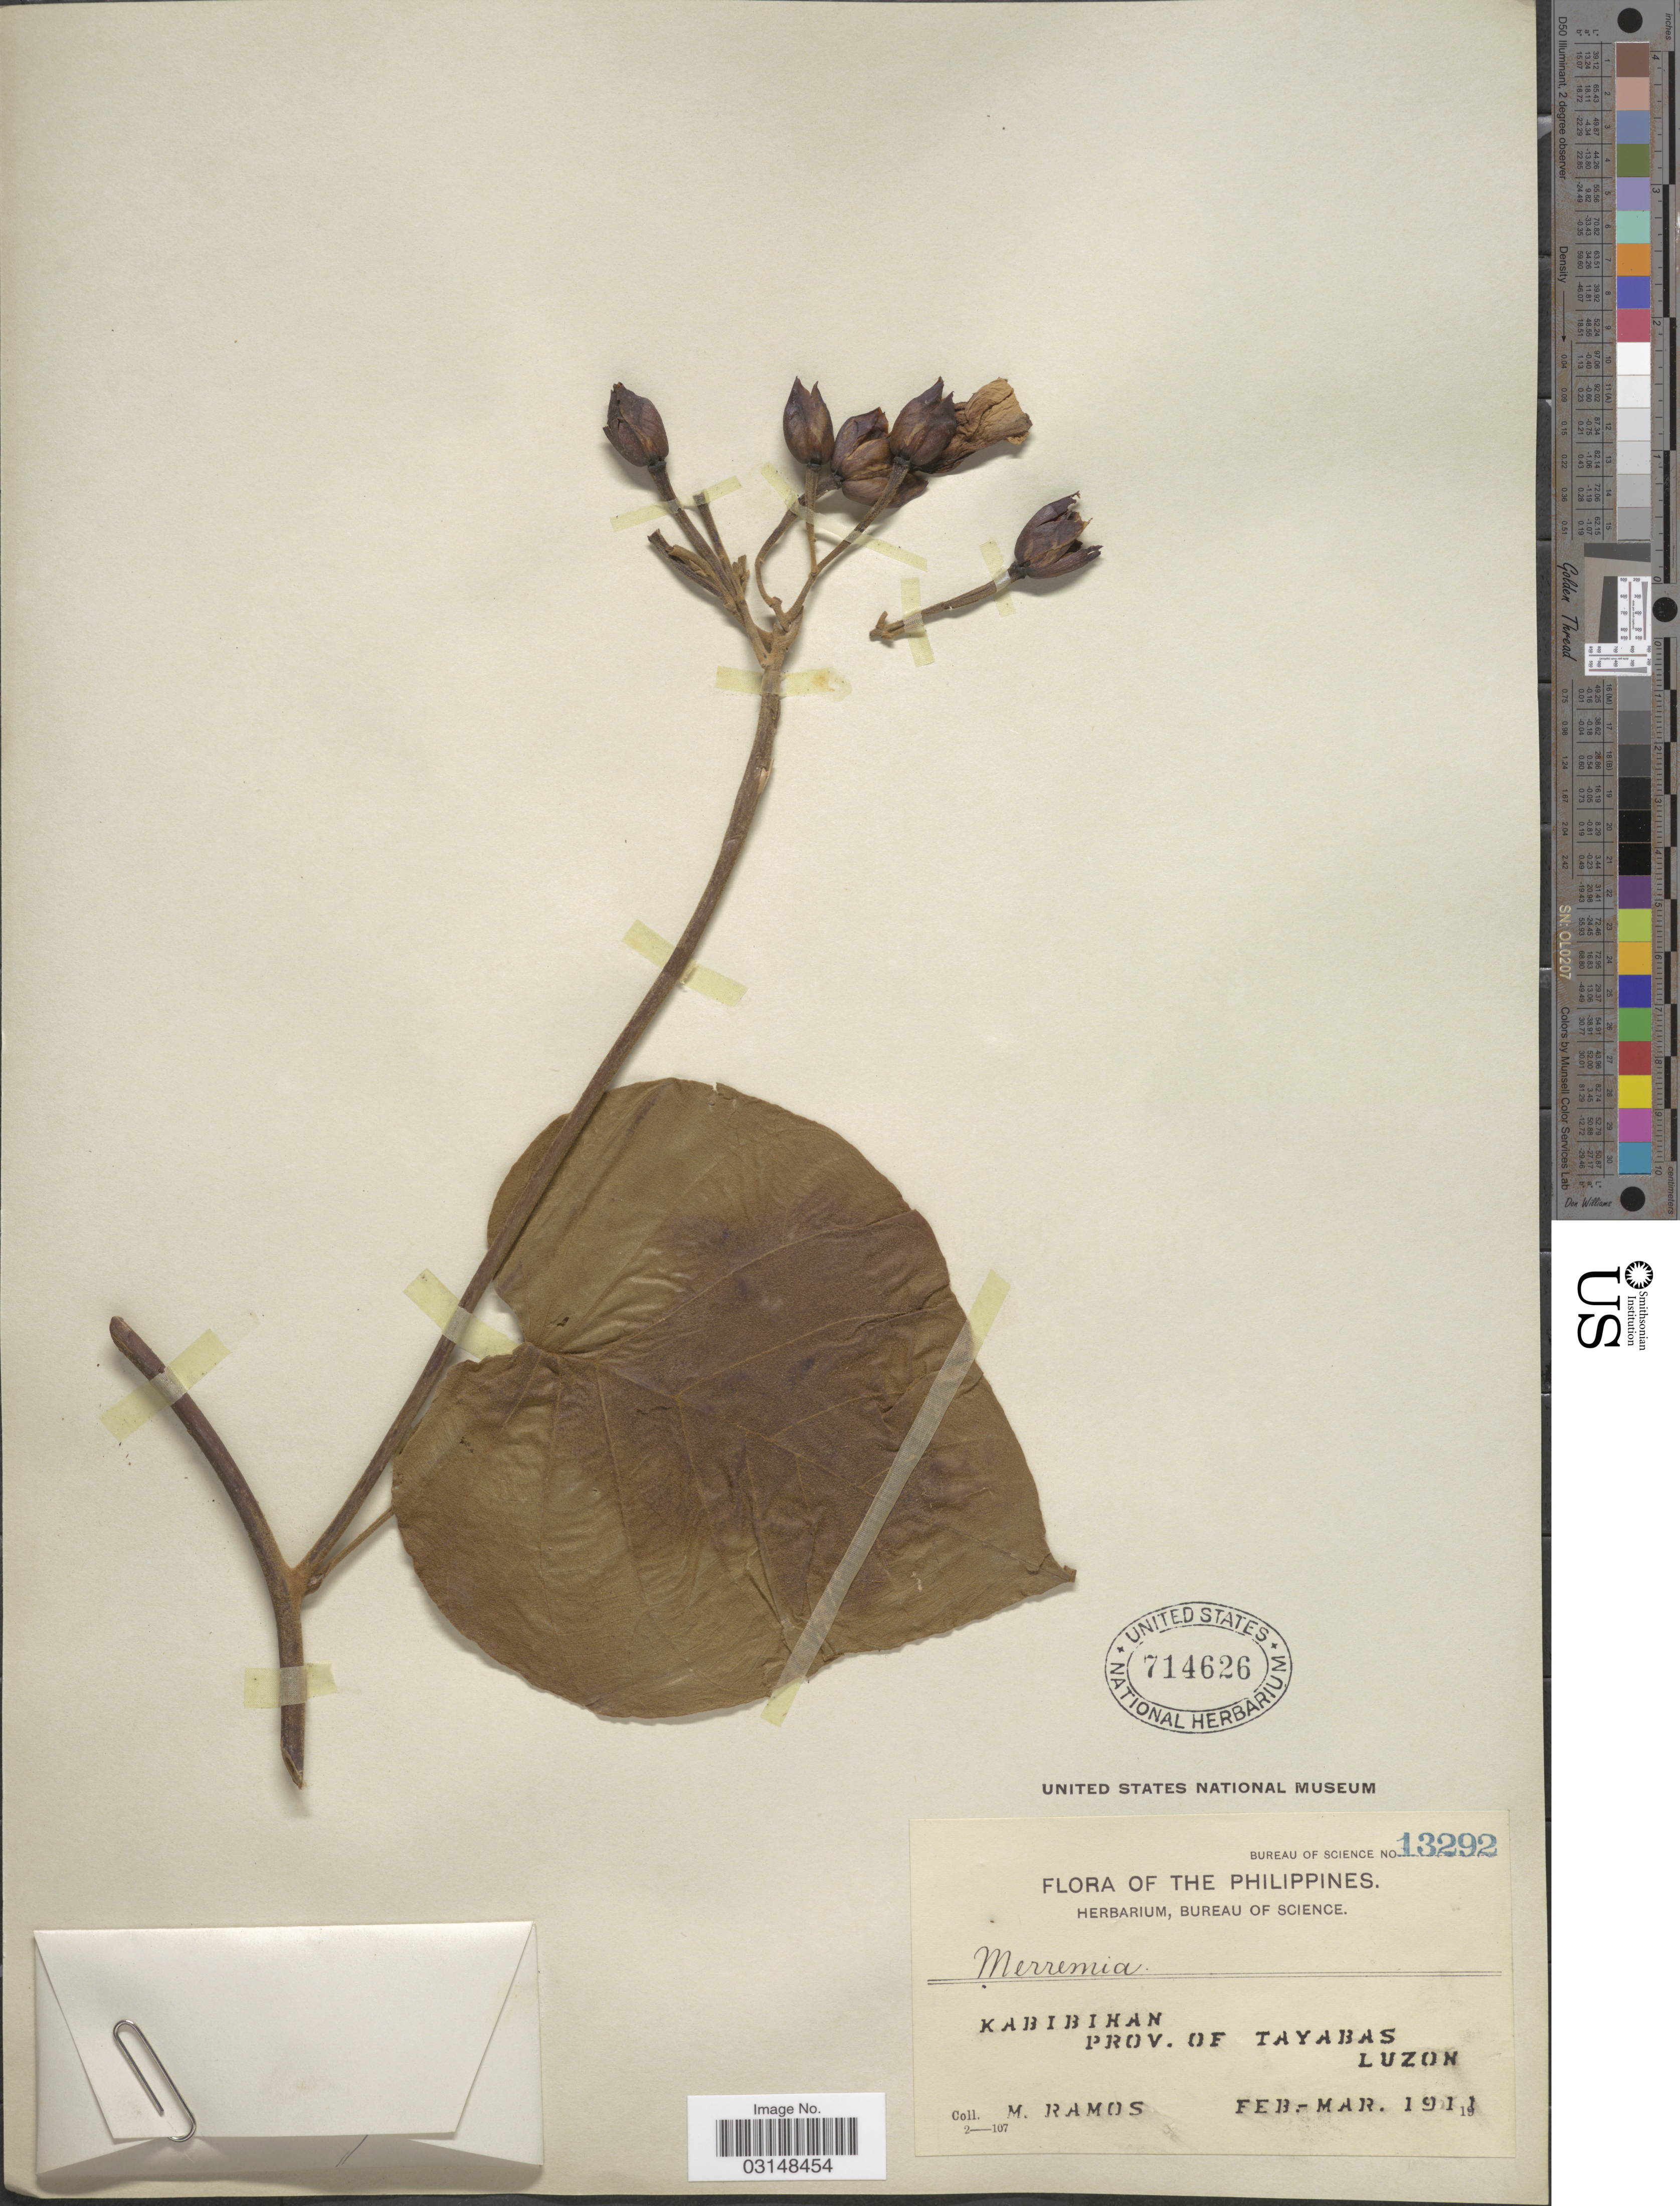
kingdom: Plantae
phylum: Tracheophyta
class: Magnoliopsida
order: Solanales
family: Convolvulaceae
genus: Operculina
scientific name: Operculina riedeliana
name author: (Oliv.) Ooststr.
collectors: M. Ramos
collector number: Bureau of Science 13292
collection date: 1911-02/1911-03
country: Philippines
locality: Kabibihan, Prov. of Tayabas, Luzon.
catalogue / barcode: US 714626